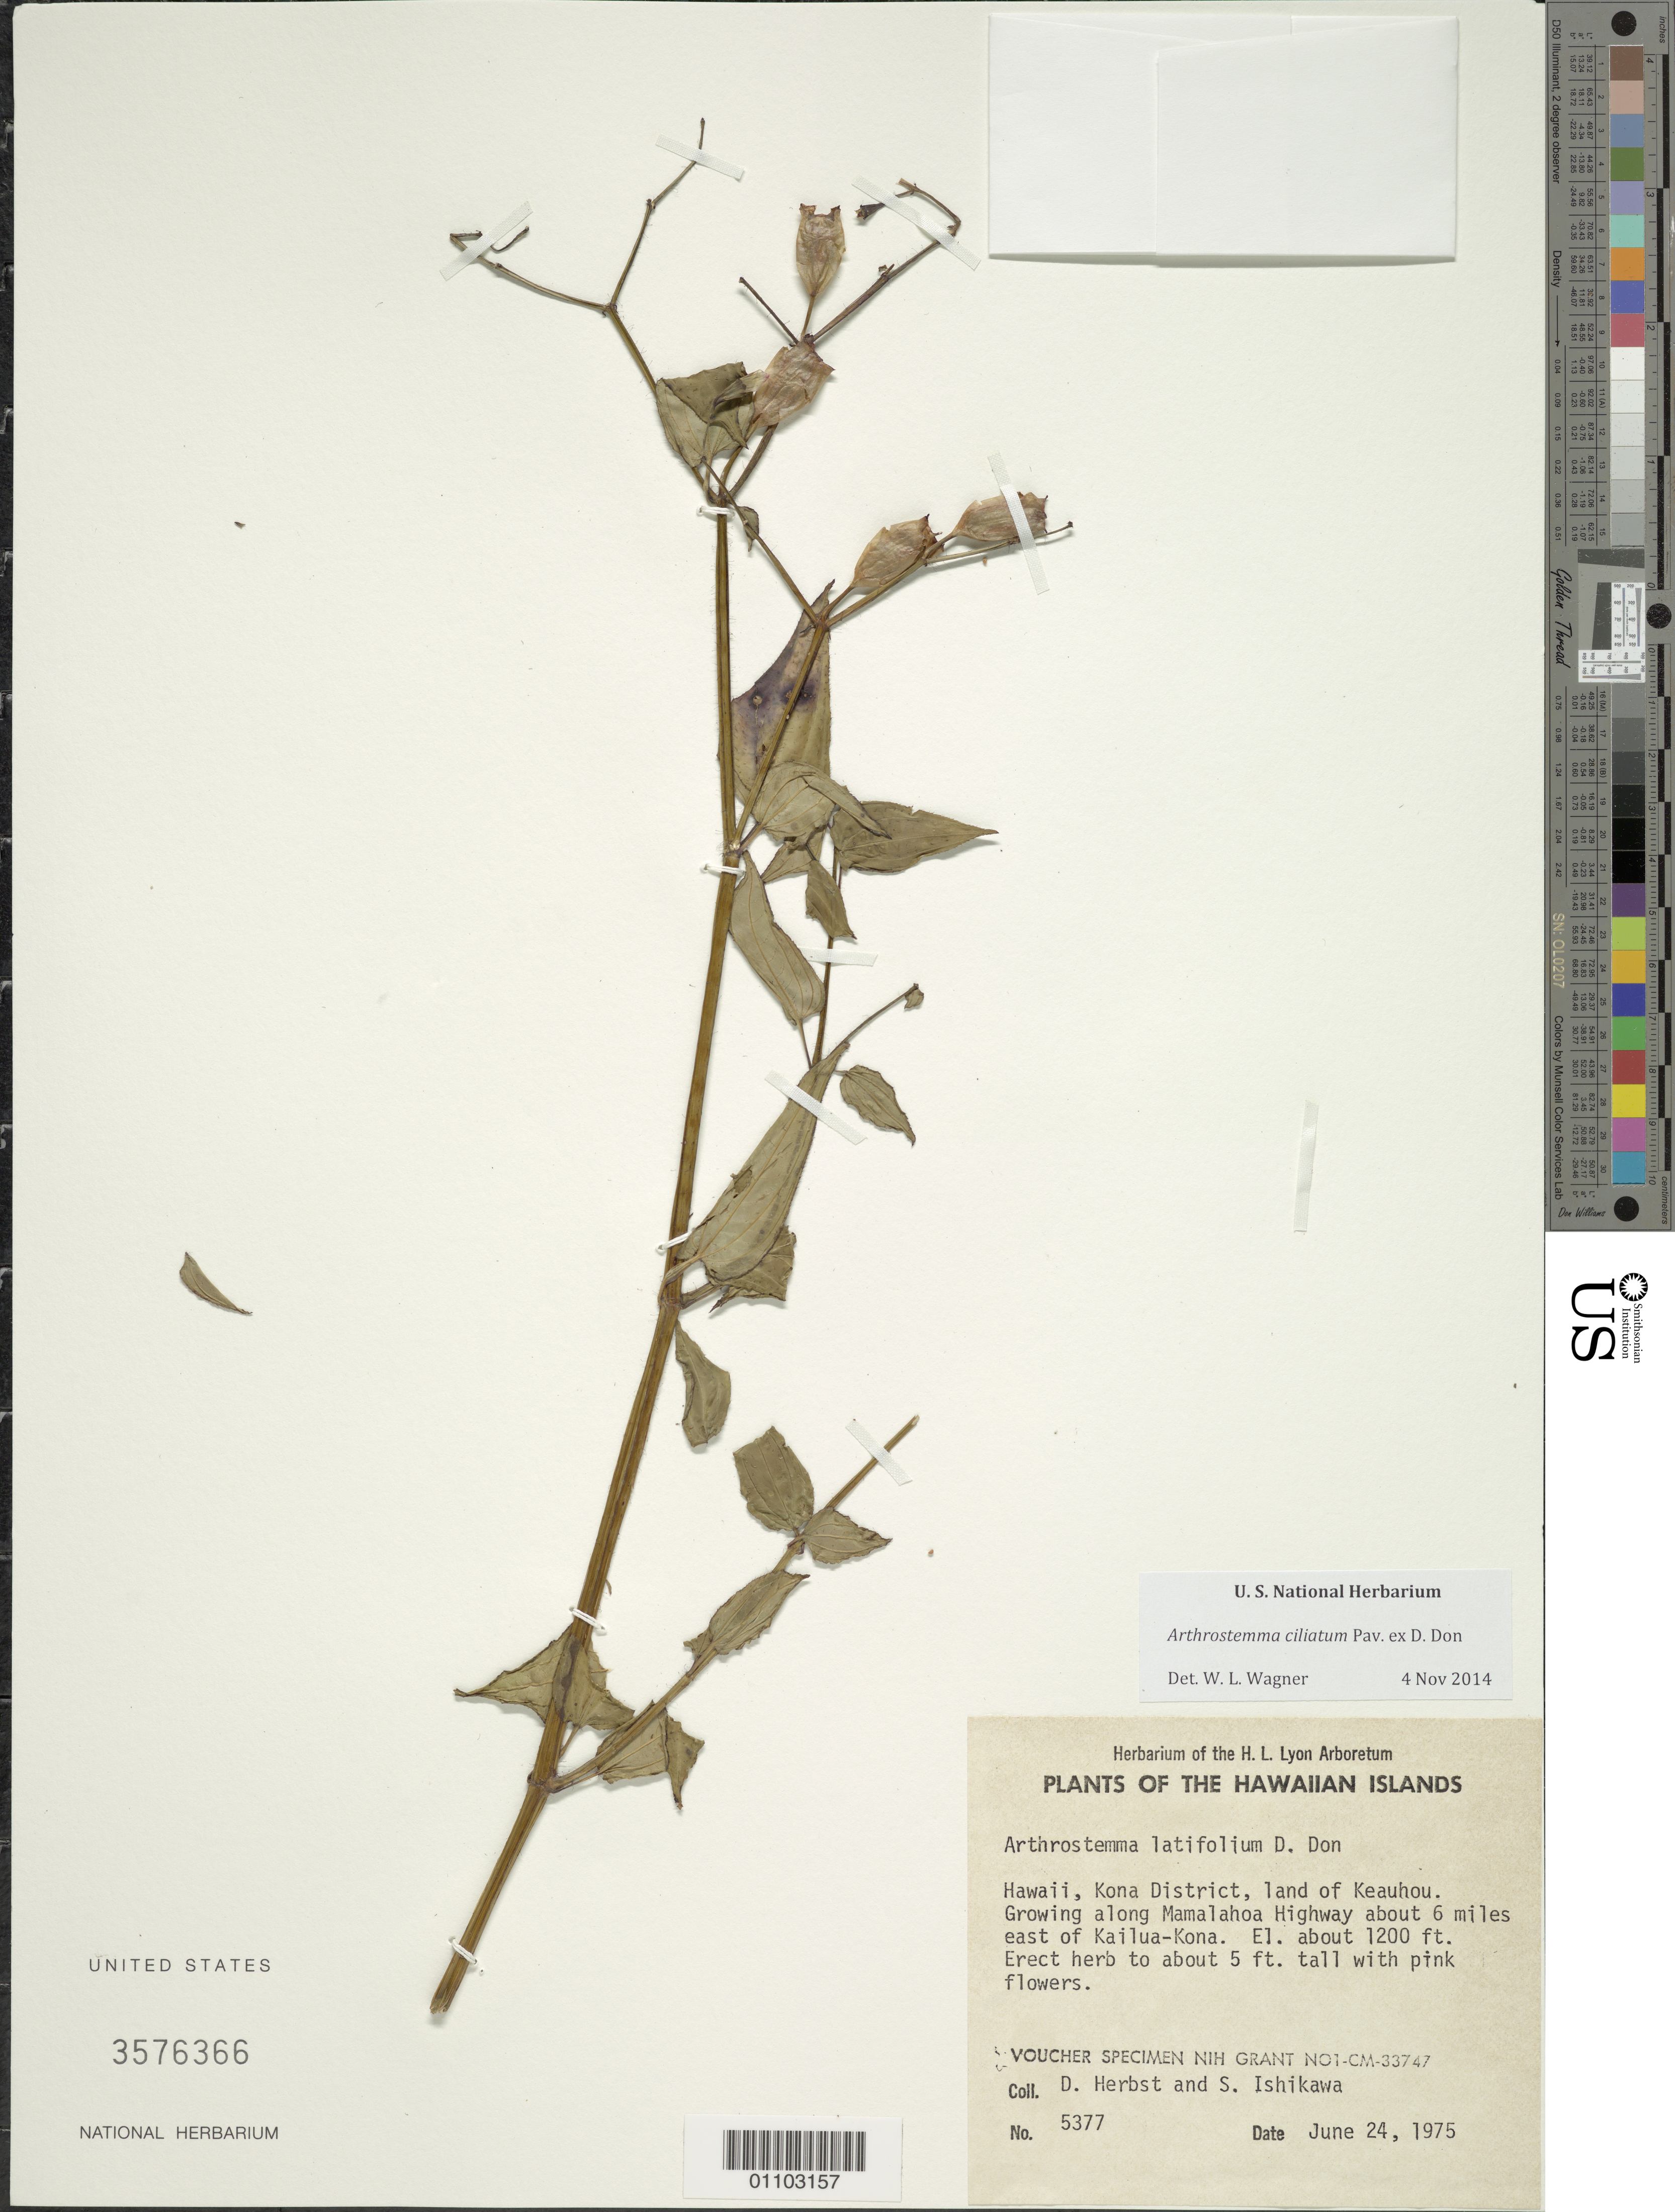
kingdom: Plantae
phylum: Tracheophyta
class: Magnoliopsida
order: Myrtales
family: Melastomataceae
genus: Arthrostemma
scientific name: Arthrostemma ciliatum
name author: Pav. ex D. Don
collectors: D. R. Herbst & S. Ishikawa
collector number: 5377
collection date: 1975-06-24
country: United States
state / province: Hawaii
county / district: Hawaii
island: Hawaii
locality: Kona District, land of Keauhou, along Mamalahoa Highway about 6 miles east of Kailua- Kona.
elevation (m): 366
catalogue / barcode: US 3576366